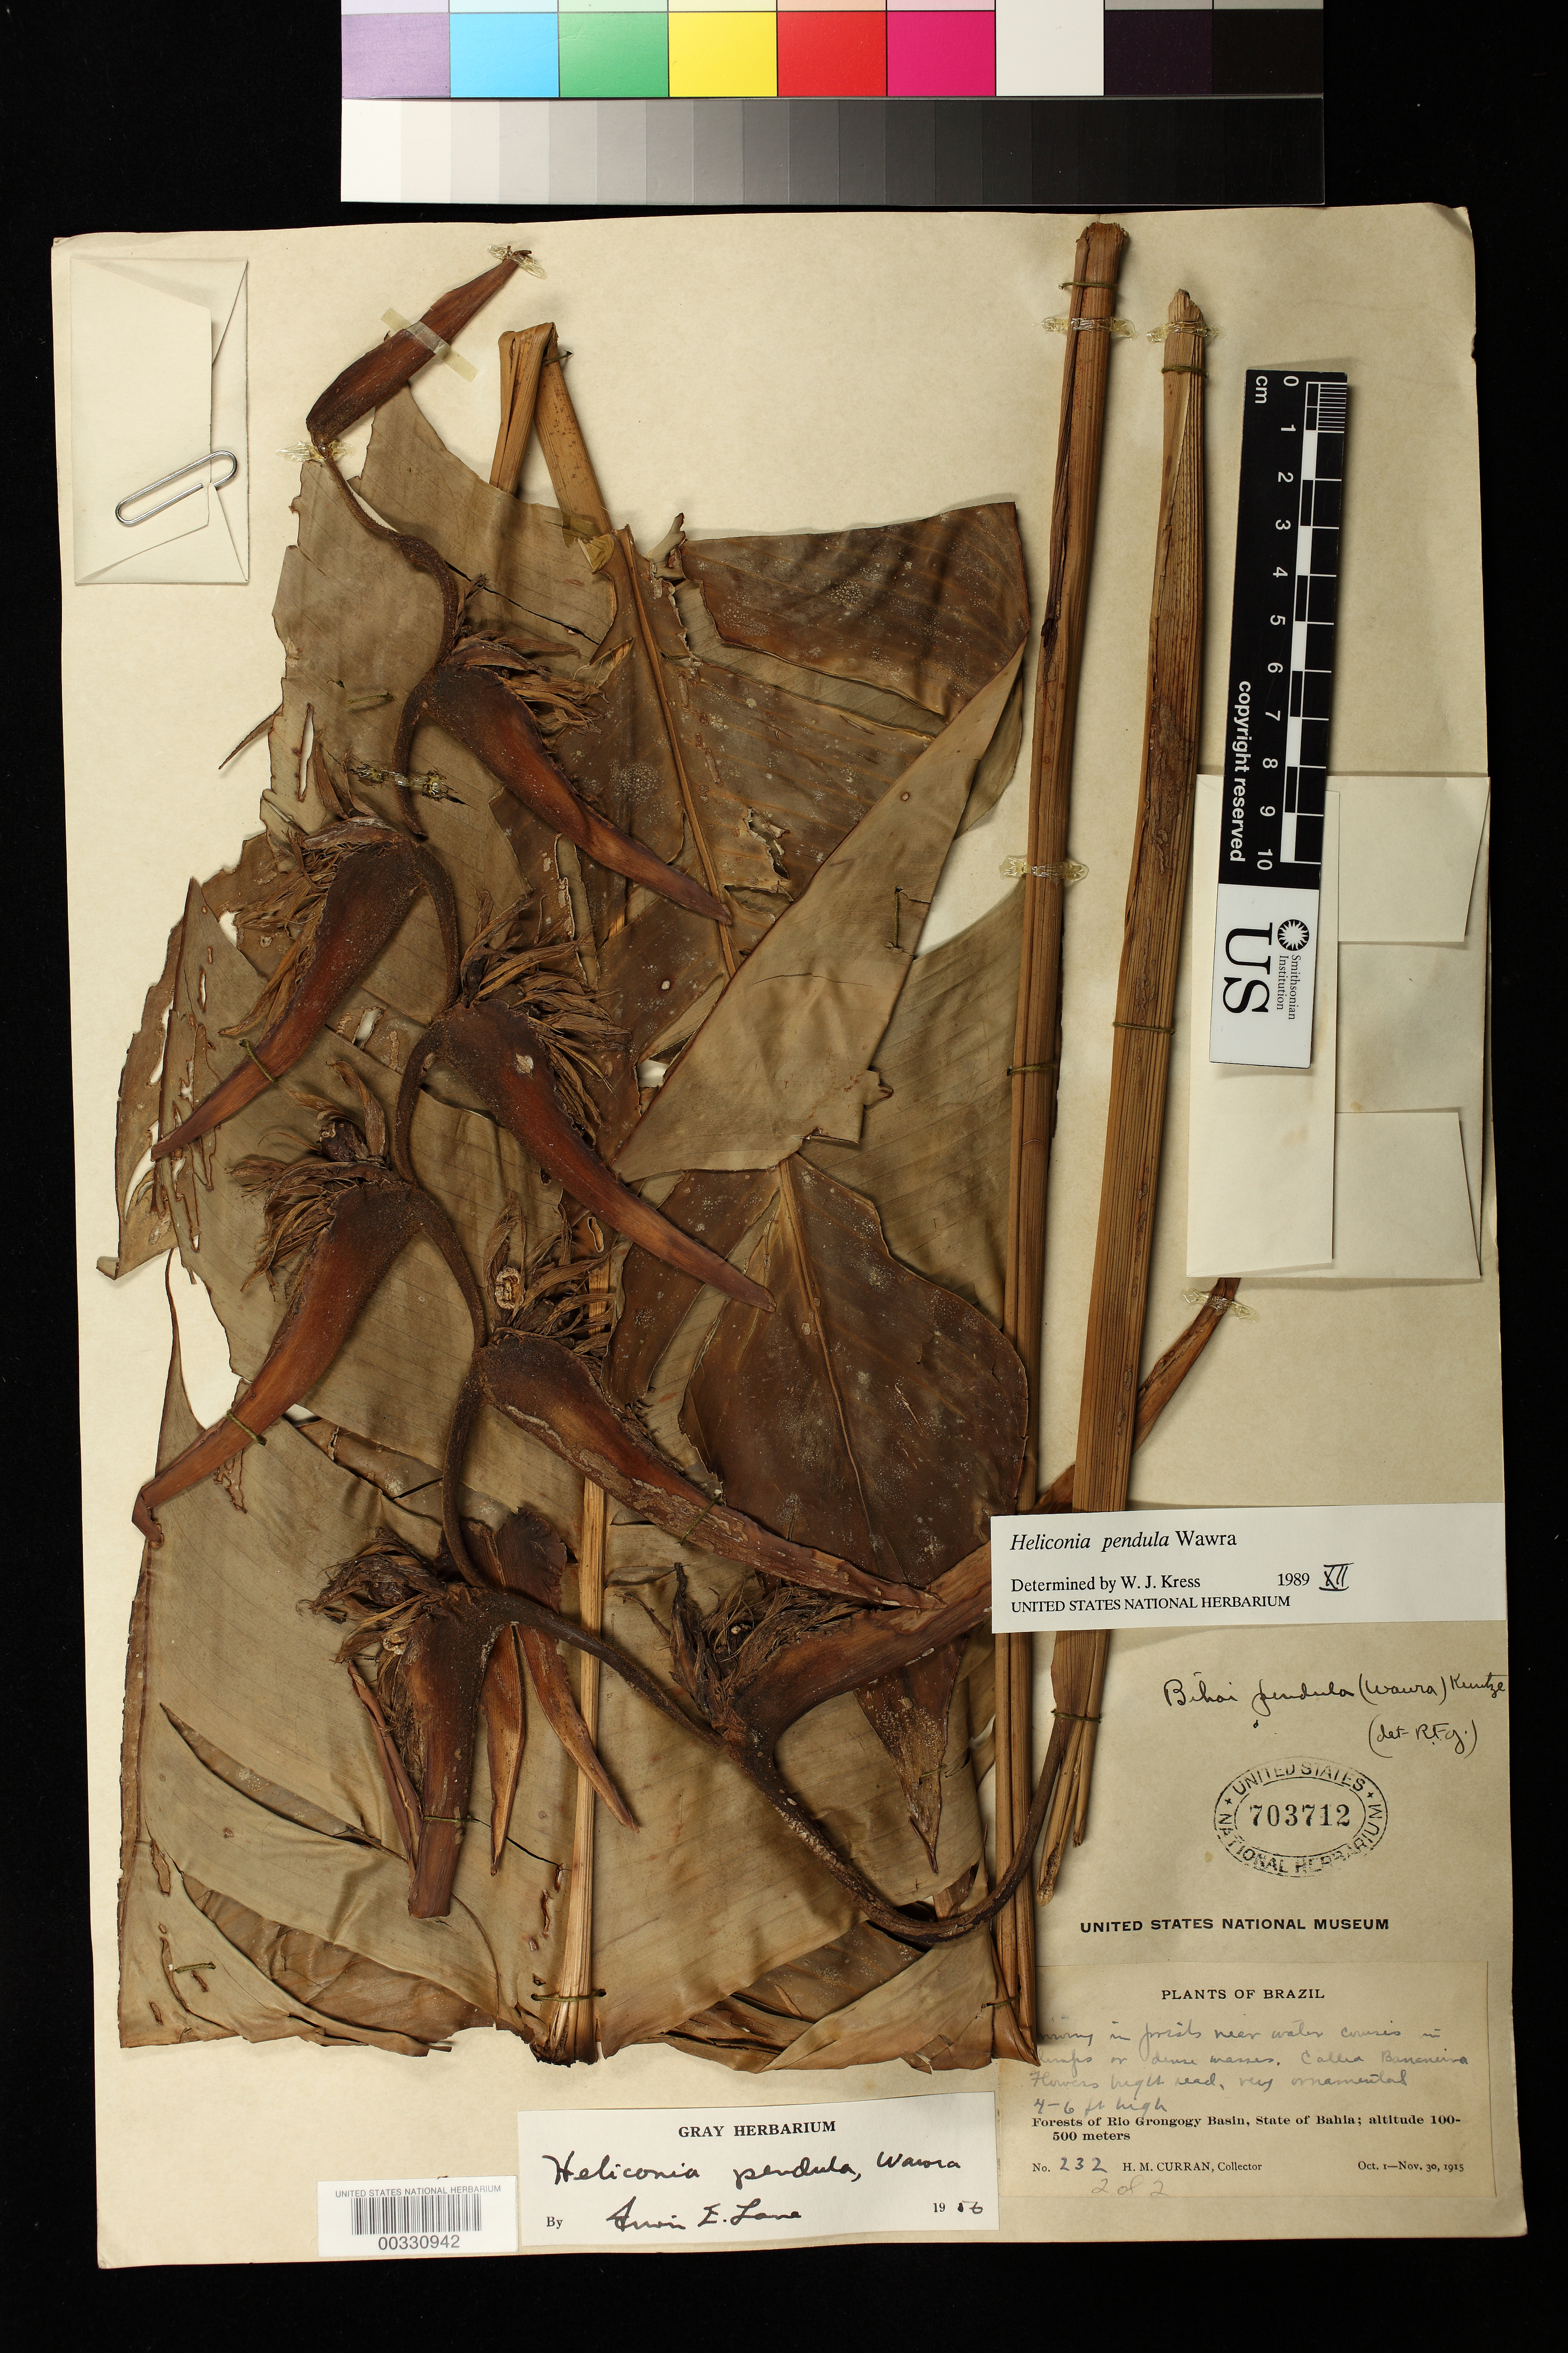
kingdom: Plantae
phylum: Tracheophyta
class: Liliopsida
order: Zingiberales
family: Heliconiaceae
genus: Heliconia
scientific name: Heliconia pendula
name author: Wawra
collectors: H. M. Curran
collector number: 232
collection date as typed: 01 Oct 1915 to 30 Nov 1915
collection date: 1915-10-01/1915-11-30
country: Brazil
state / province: Bahia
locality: Forests of Rio Grongogy basin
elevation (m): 100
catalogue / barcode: US 703712